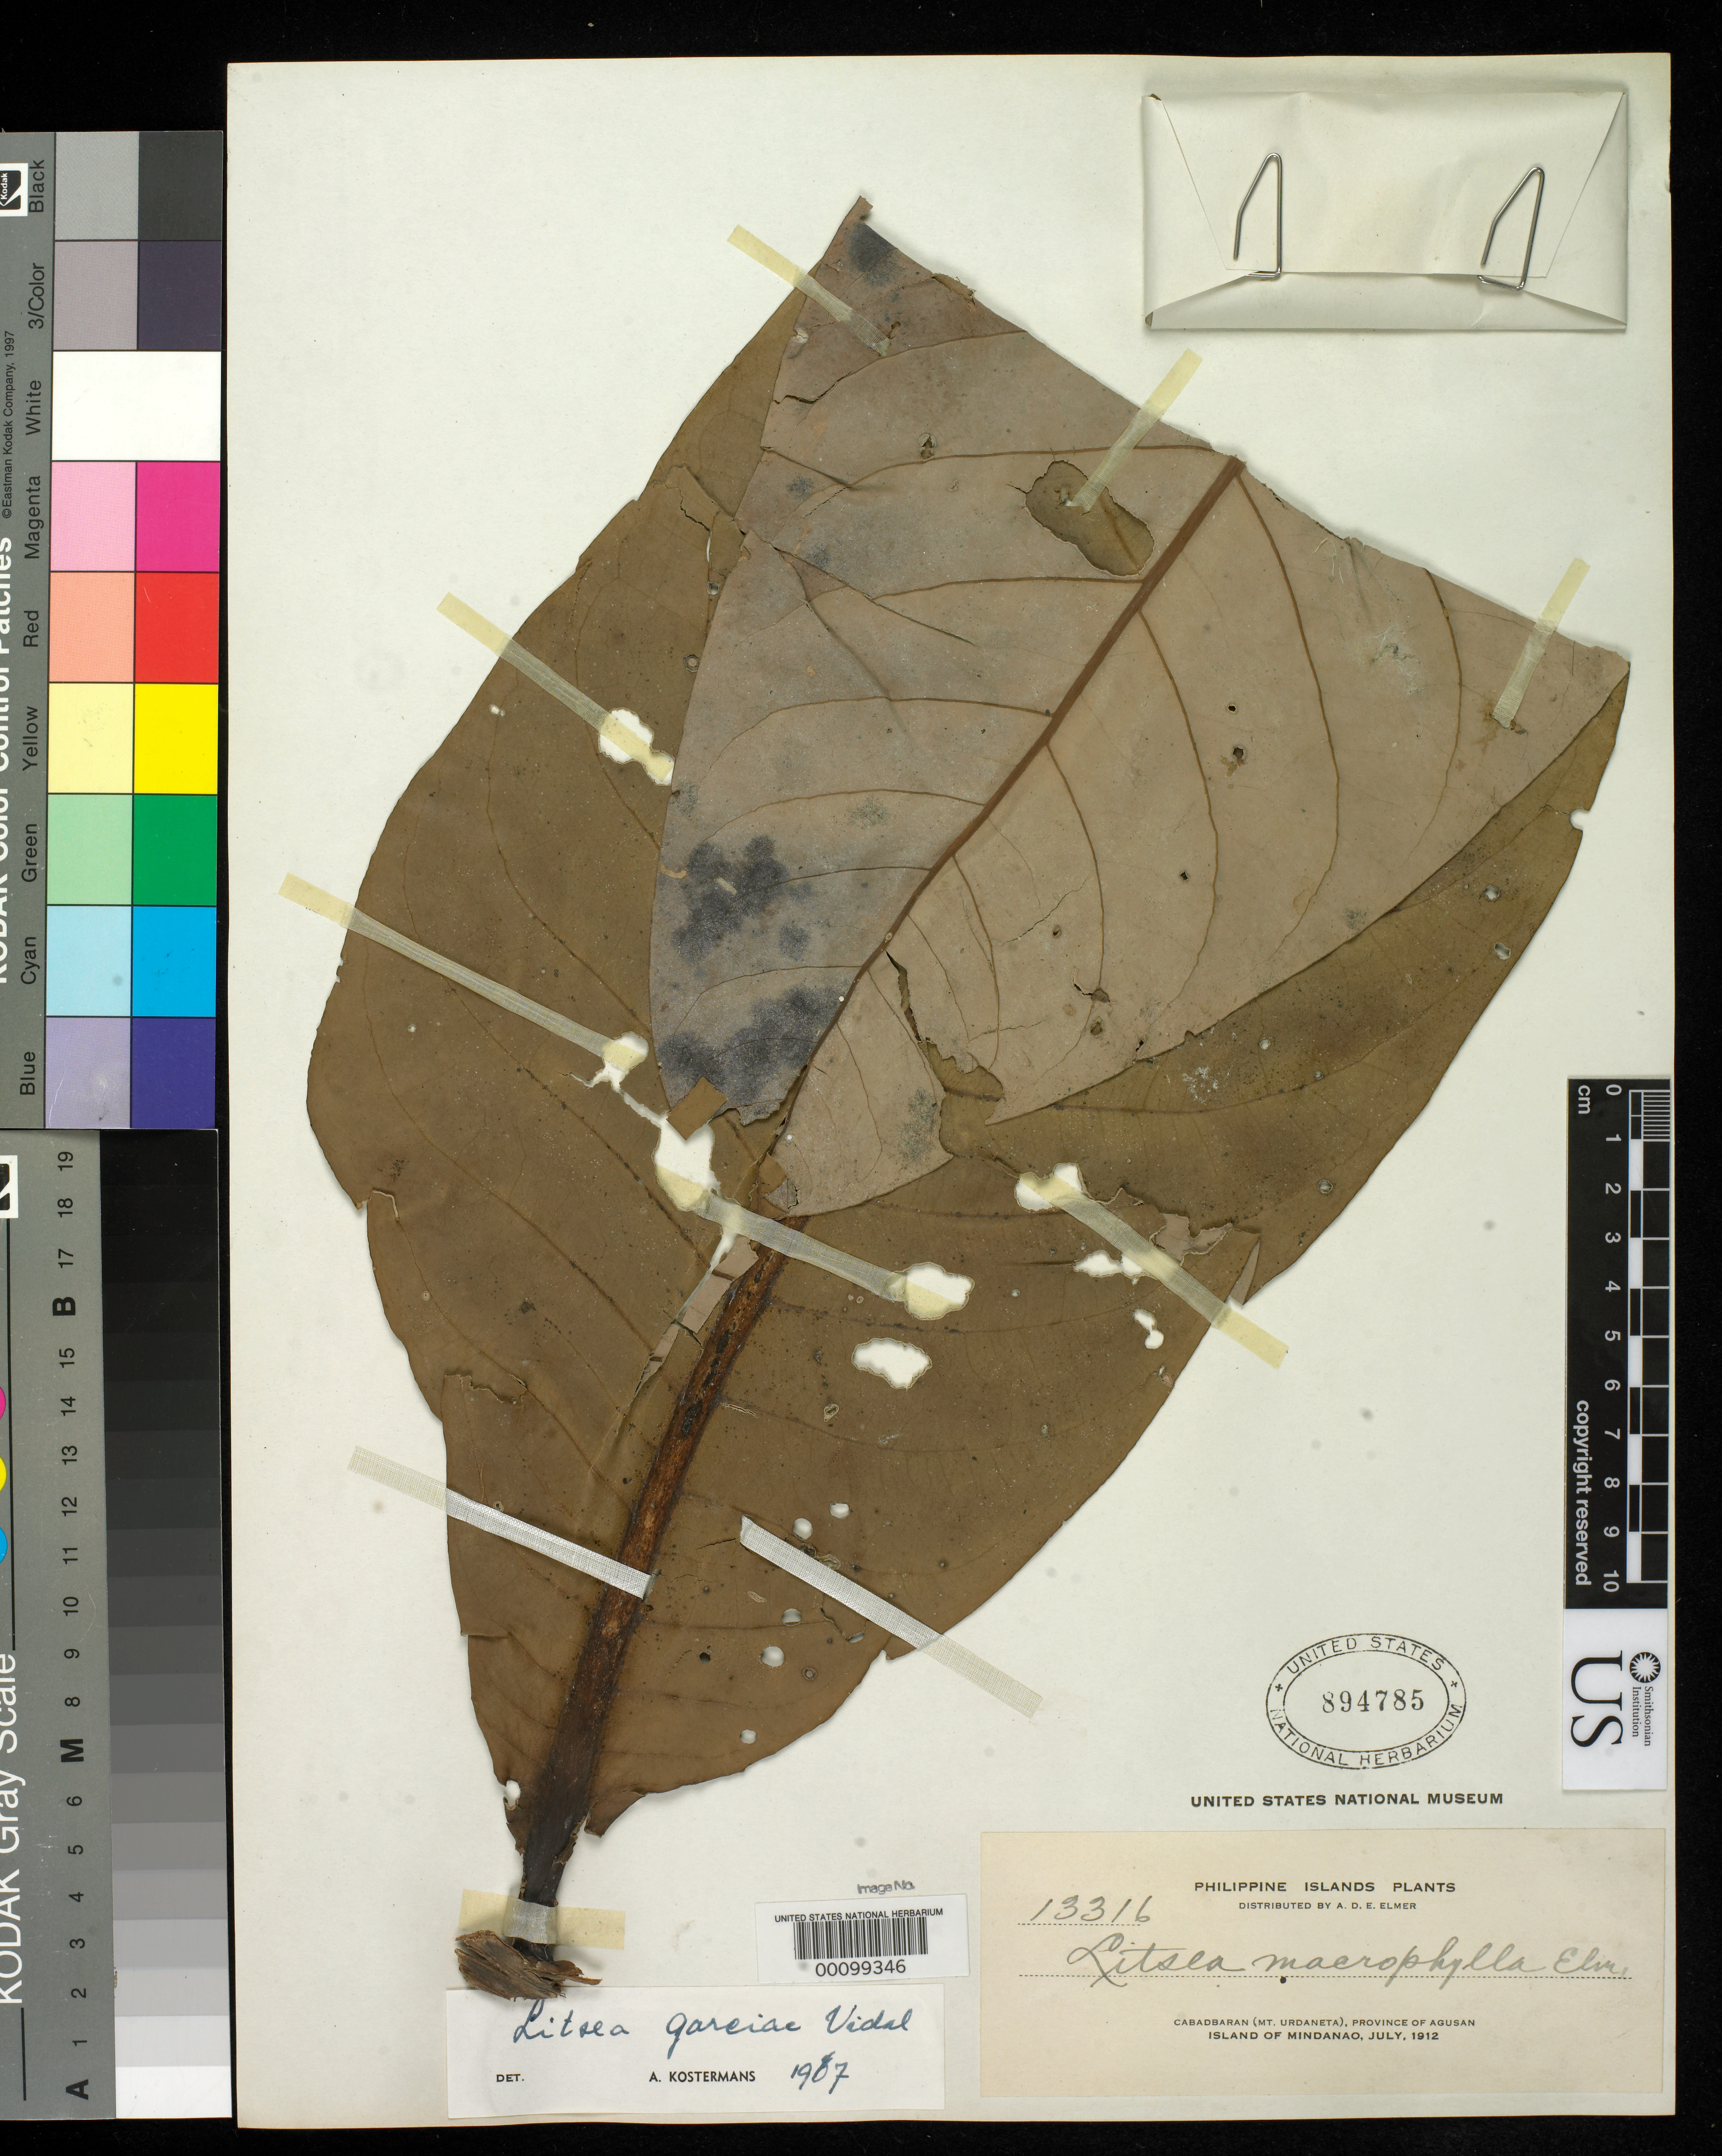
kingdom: Plantae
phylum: Tracheophyta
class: Magnoliopsida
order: Laurales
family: Lauraceae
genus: Litsea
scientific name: Litsea macrophylla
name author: Elmer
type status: Isotype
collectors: A. D. E. Elmer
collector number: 13316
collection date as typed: Jul 1912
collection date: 1912-07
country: Philippines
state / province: Caraga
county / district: Agusan del Norte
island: Mindanao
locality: Cabadbaran, Mt. Urdaneta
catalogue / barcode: US 894785